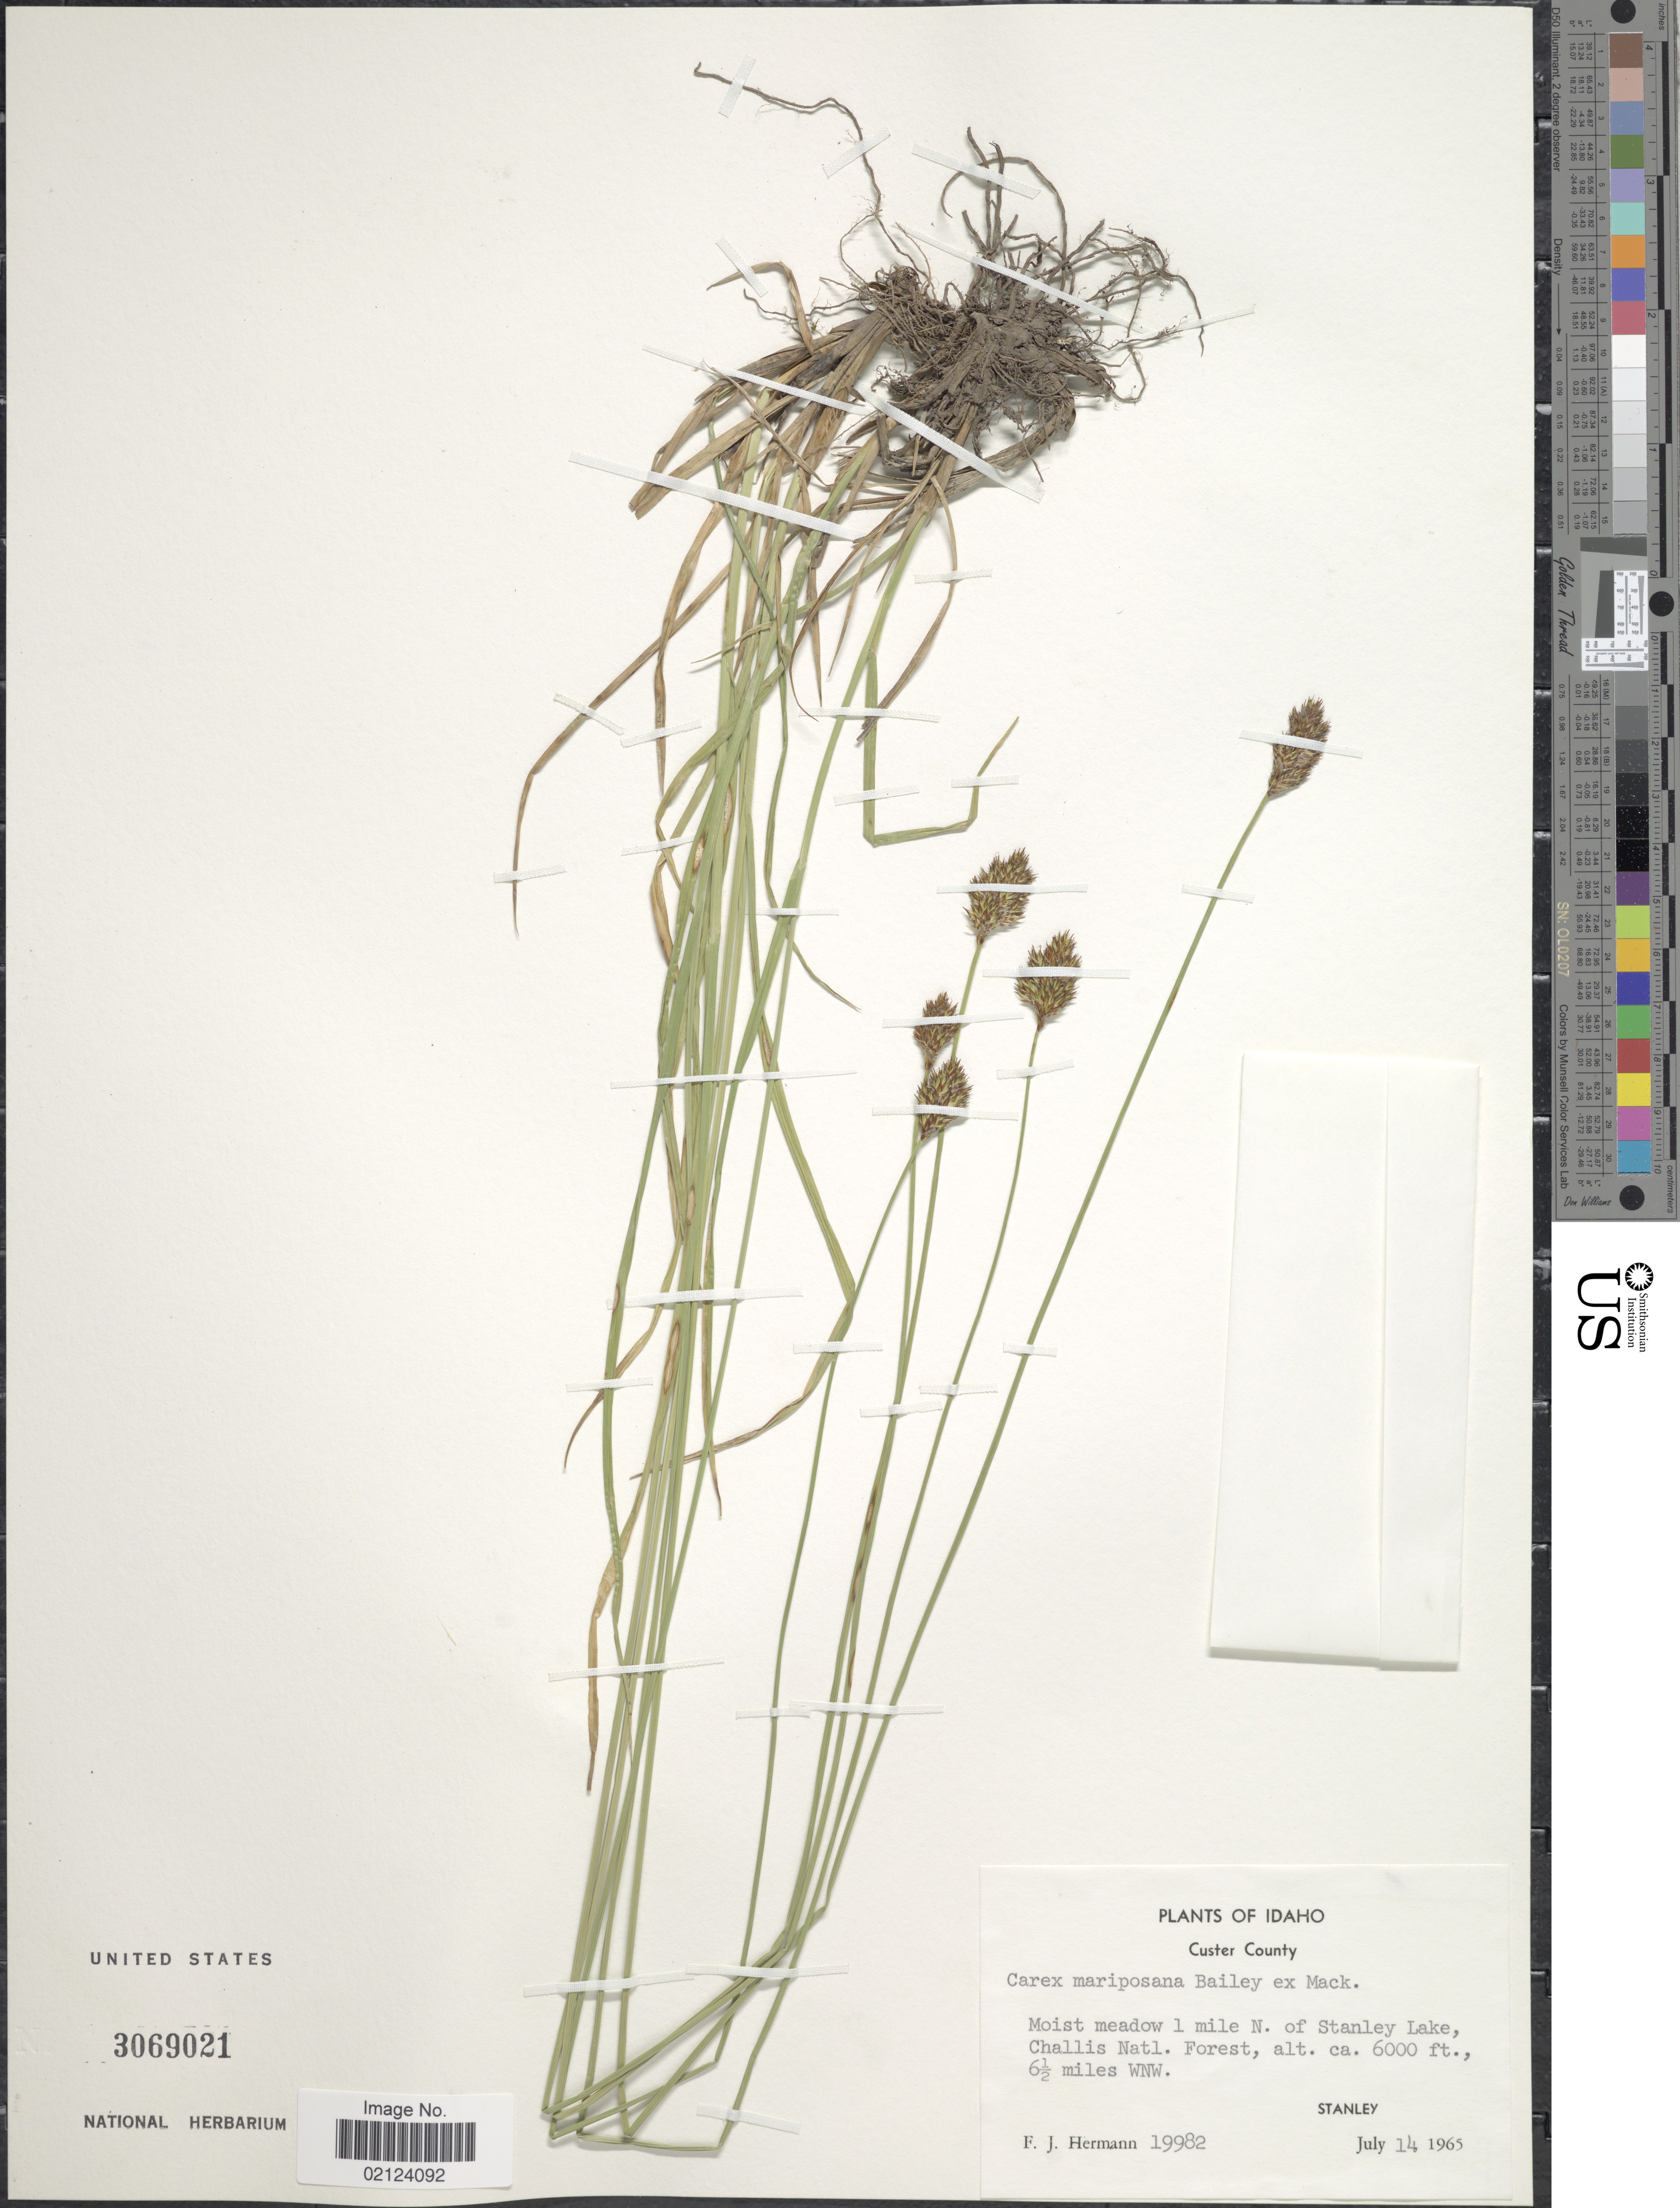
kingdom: Plantae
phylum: Tracheophyta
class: Liliopsida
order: Poales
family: Cyperaceae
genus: Carex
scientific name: Carex mariposana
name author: L.H. Bailey ex Mack.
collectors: F. J. Hermann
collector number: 19982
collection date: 1965-07-14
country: United States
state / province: Idaho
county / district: Custer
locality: Moist meadow 1 mile N. of Stanley Lake, Challis Natl. Forest, 6½ miles WNW, Stanley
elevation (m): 1829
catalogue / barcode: US 3069021